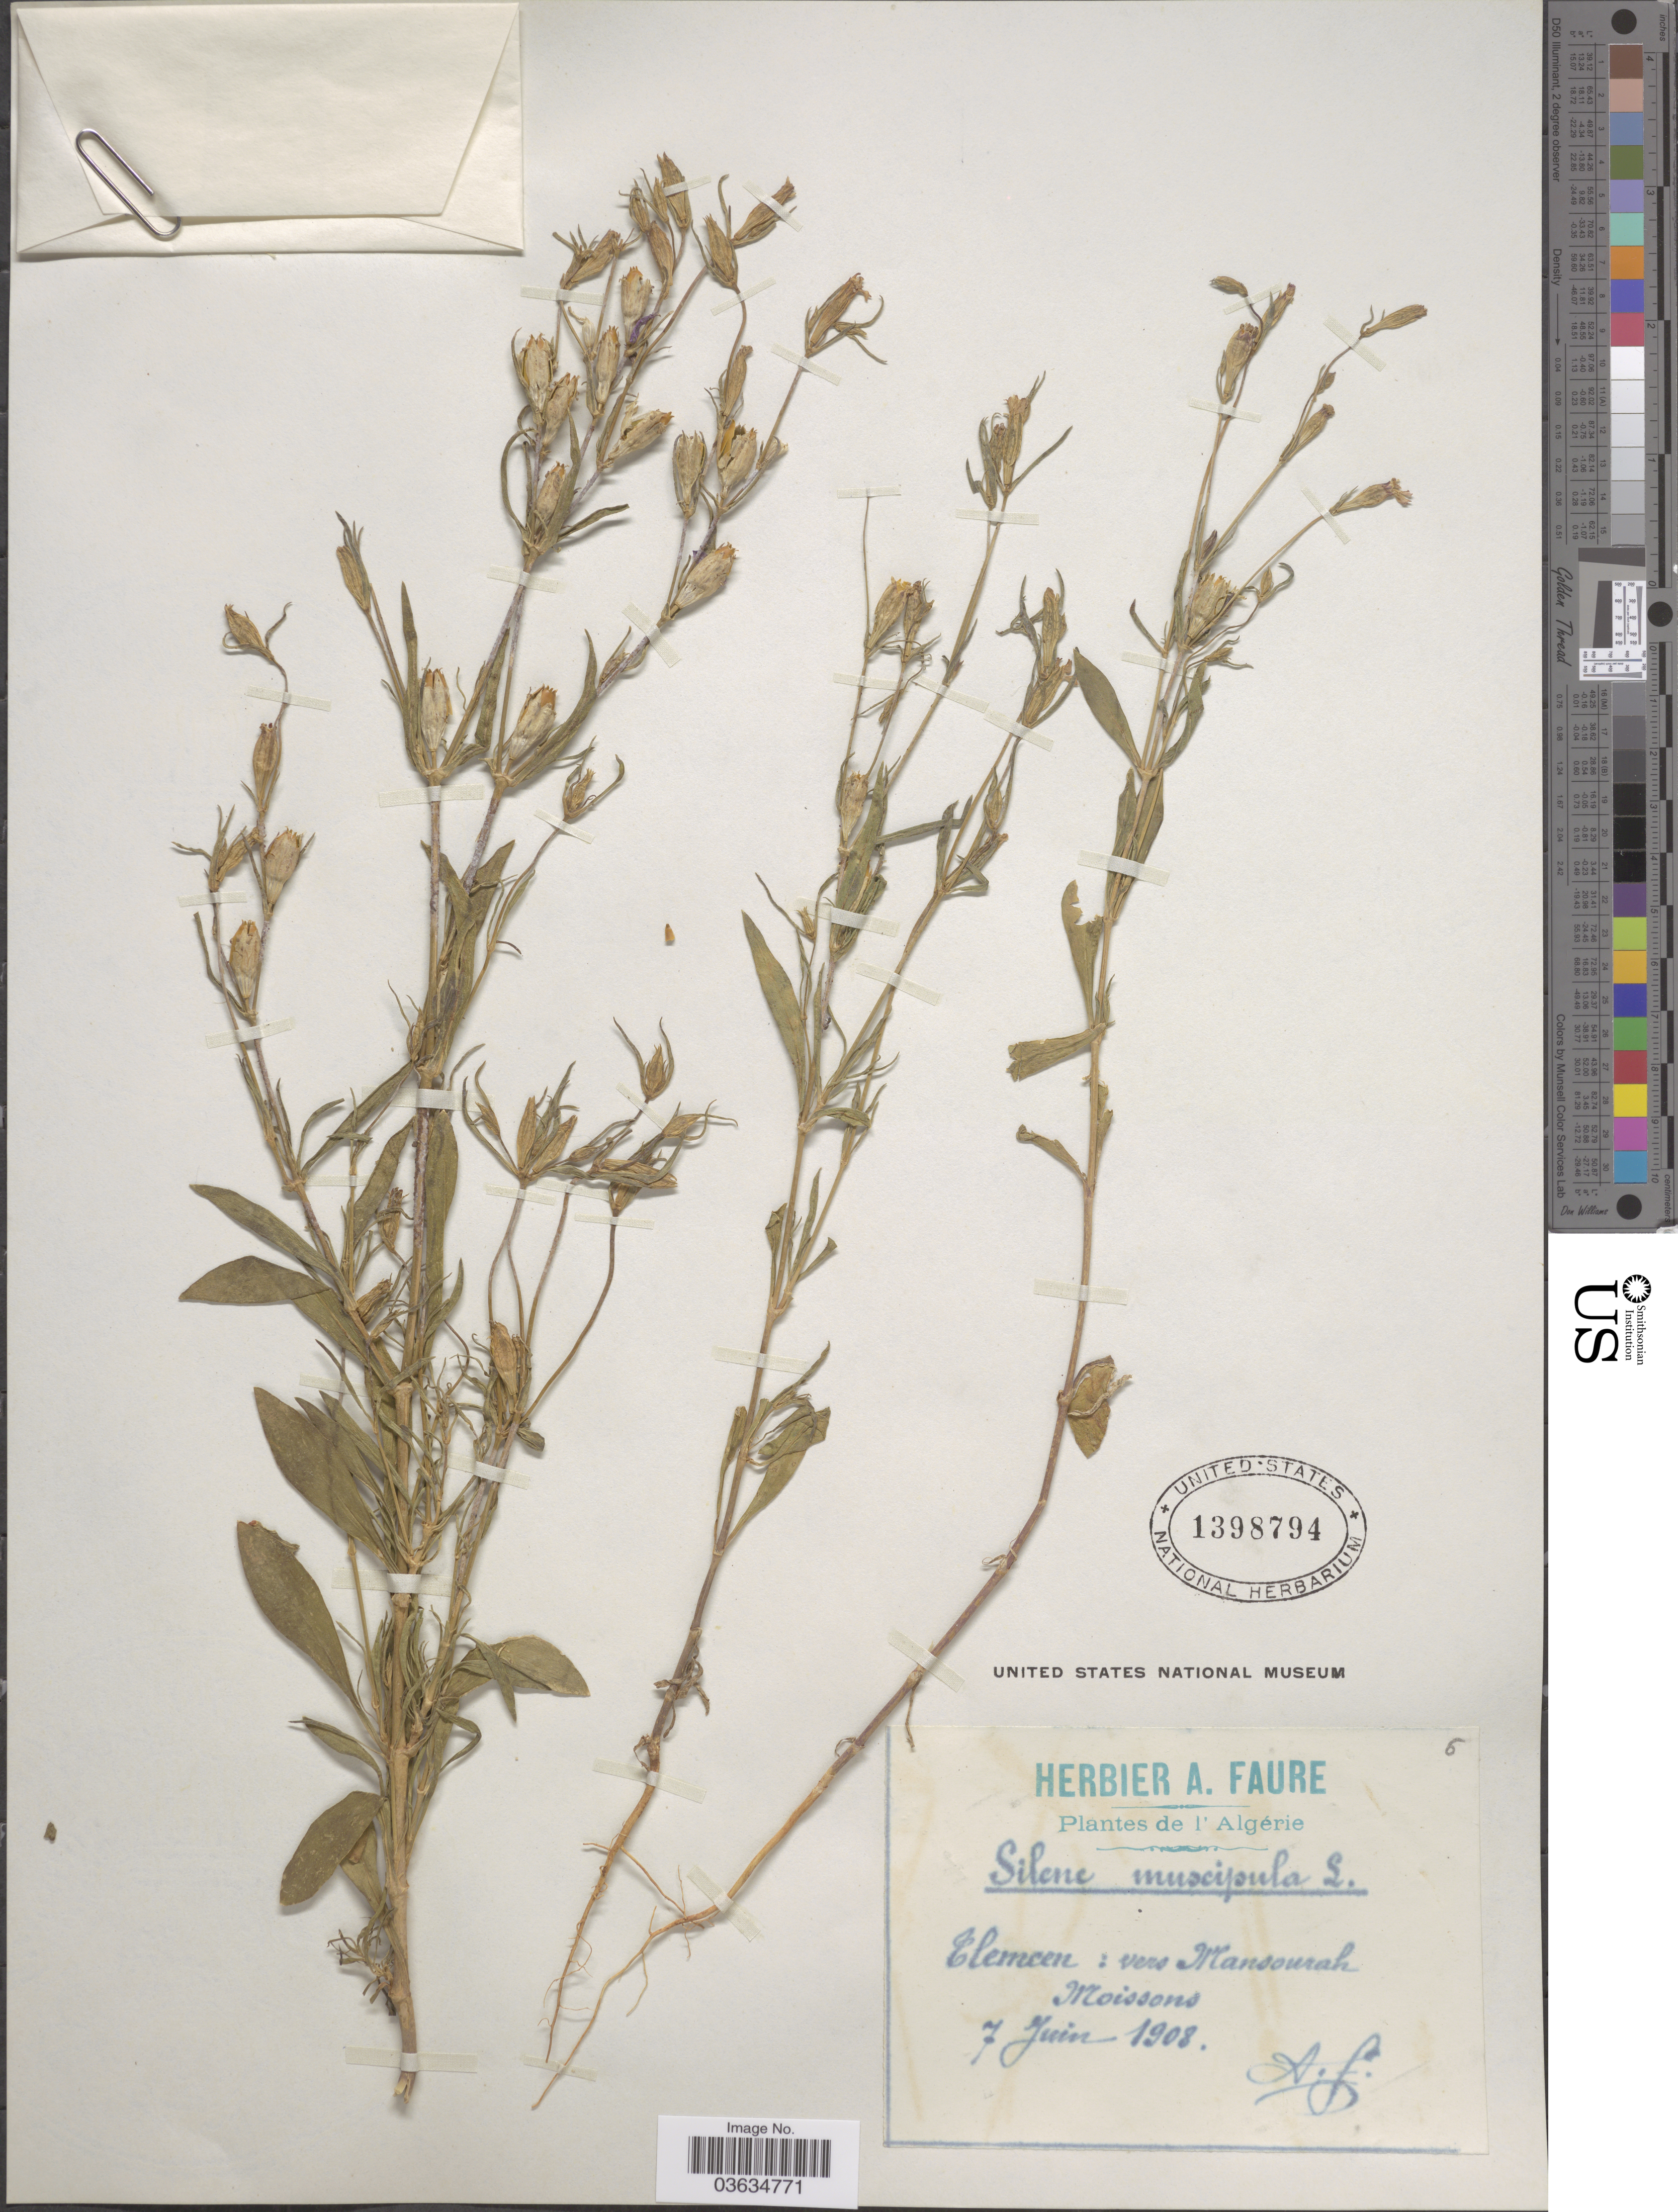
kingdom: Plantae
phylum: Tracheophyta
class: Magnoliopsida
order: Caryophyllales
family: Caryophyllaceae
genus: Silene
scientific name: Silene muscipula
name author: L.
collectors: A. Faure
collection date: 1908-06-07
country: Algeria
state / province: Tlemcen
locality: Algérie. Vers Mansourah Moissons.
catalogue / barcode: US 1398794